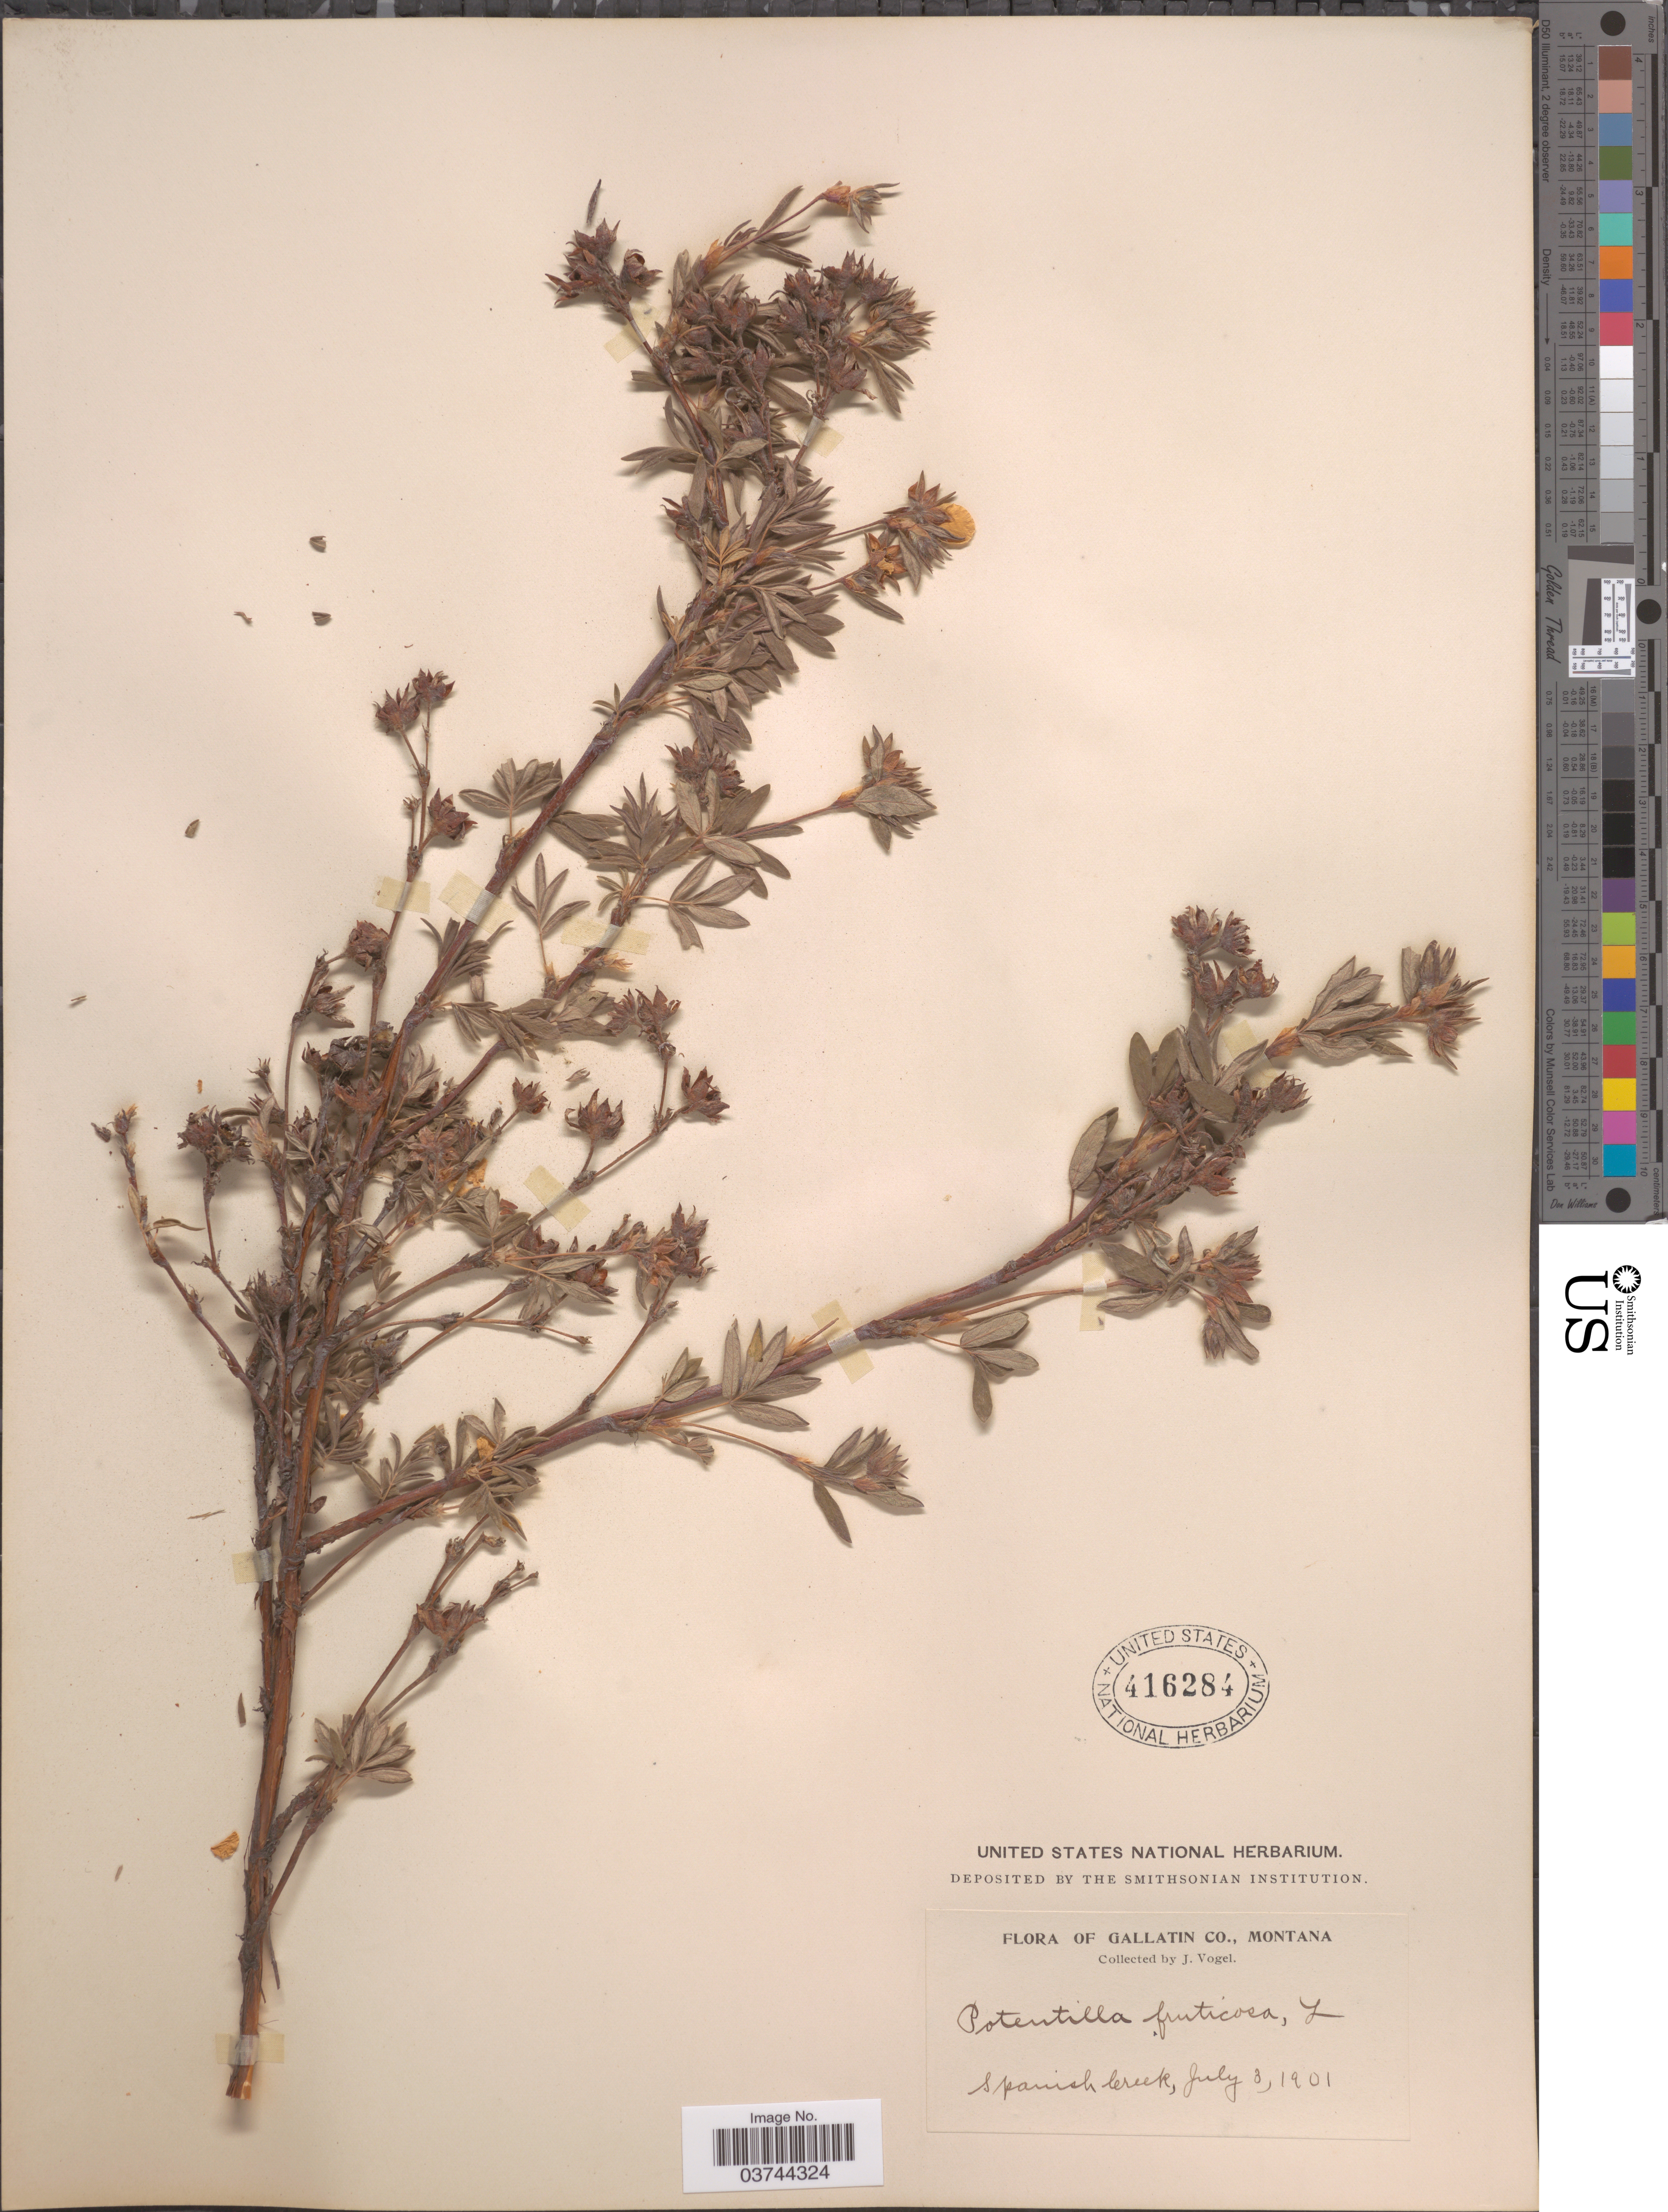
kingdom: Plantae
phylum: Tracheophyta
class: Magnoliopsida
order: Rosales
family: Rosaceae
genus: Dasiphora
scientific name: Dasiphora fruticosa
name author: (L.) Rydb.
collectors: J. Vogel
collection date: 1901-07-03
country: United States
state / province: Montana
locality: Gallatin Co. Spanish Creek.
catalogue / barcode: US 416284